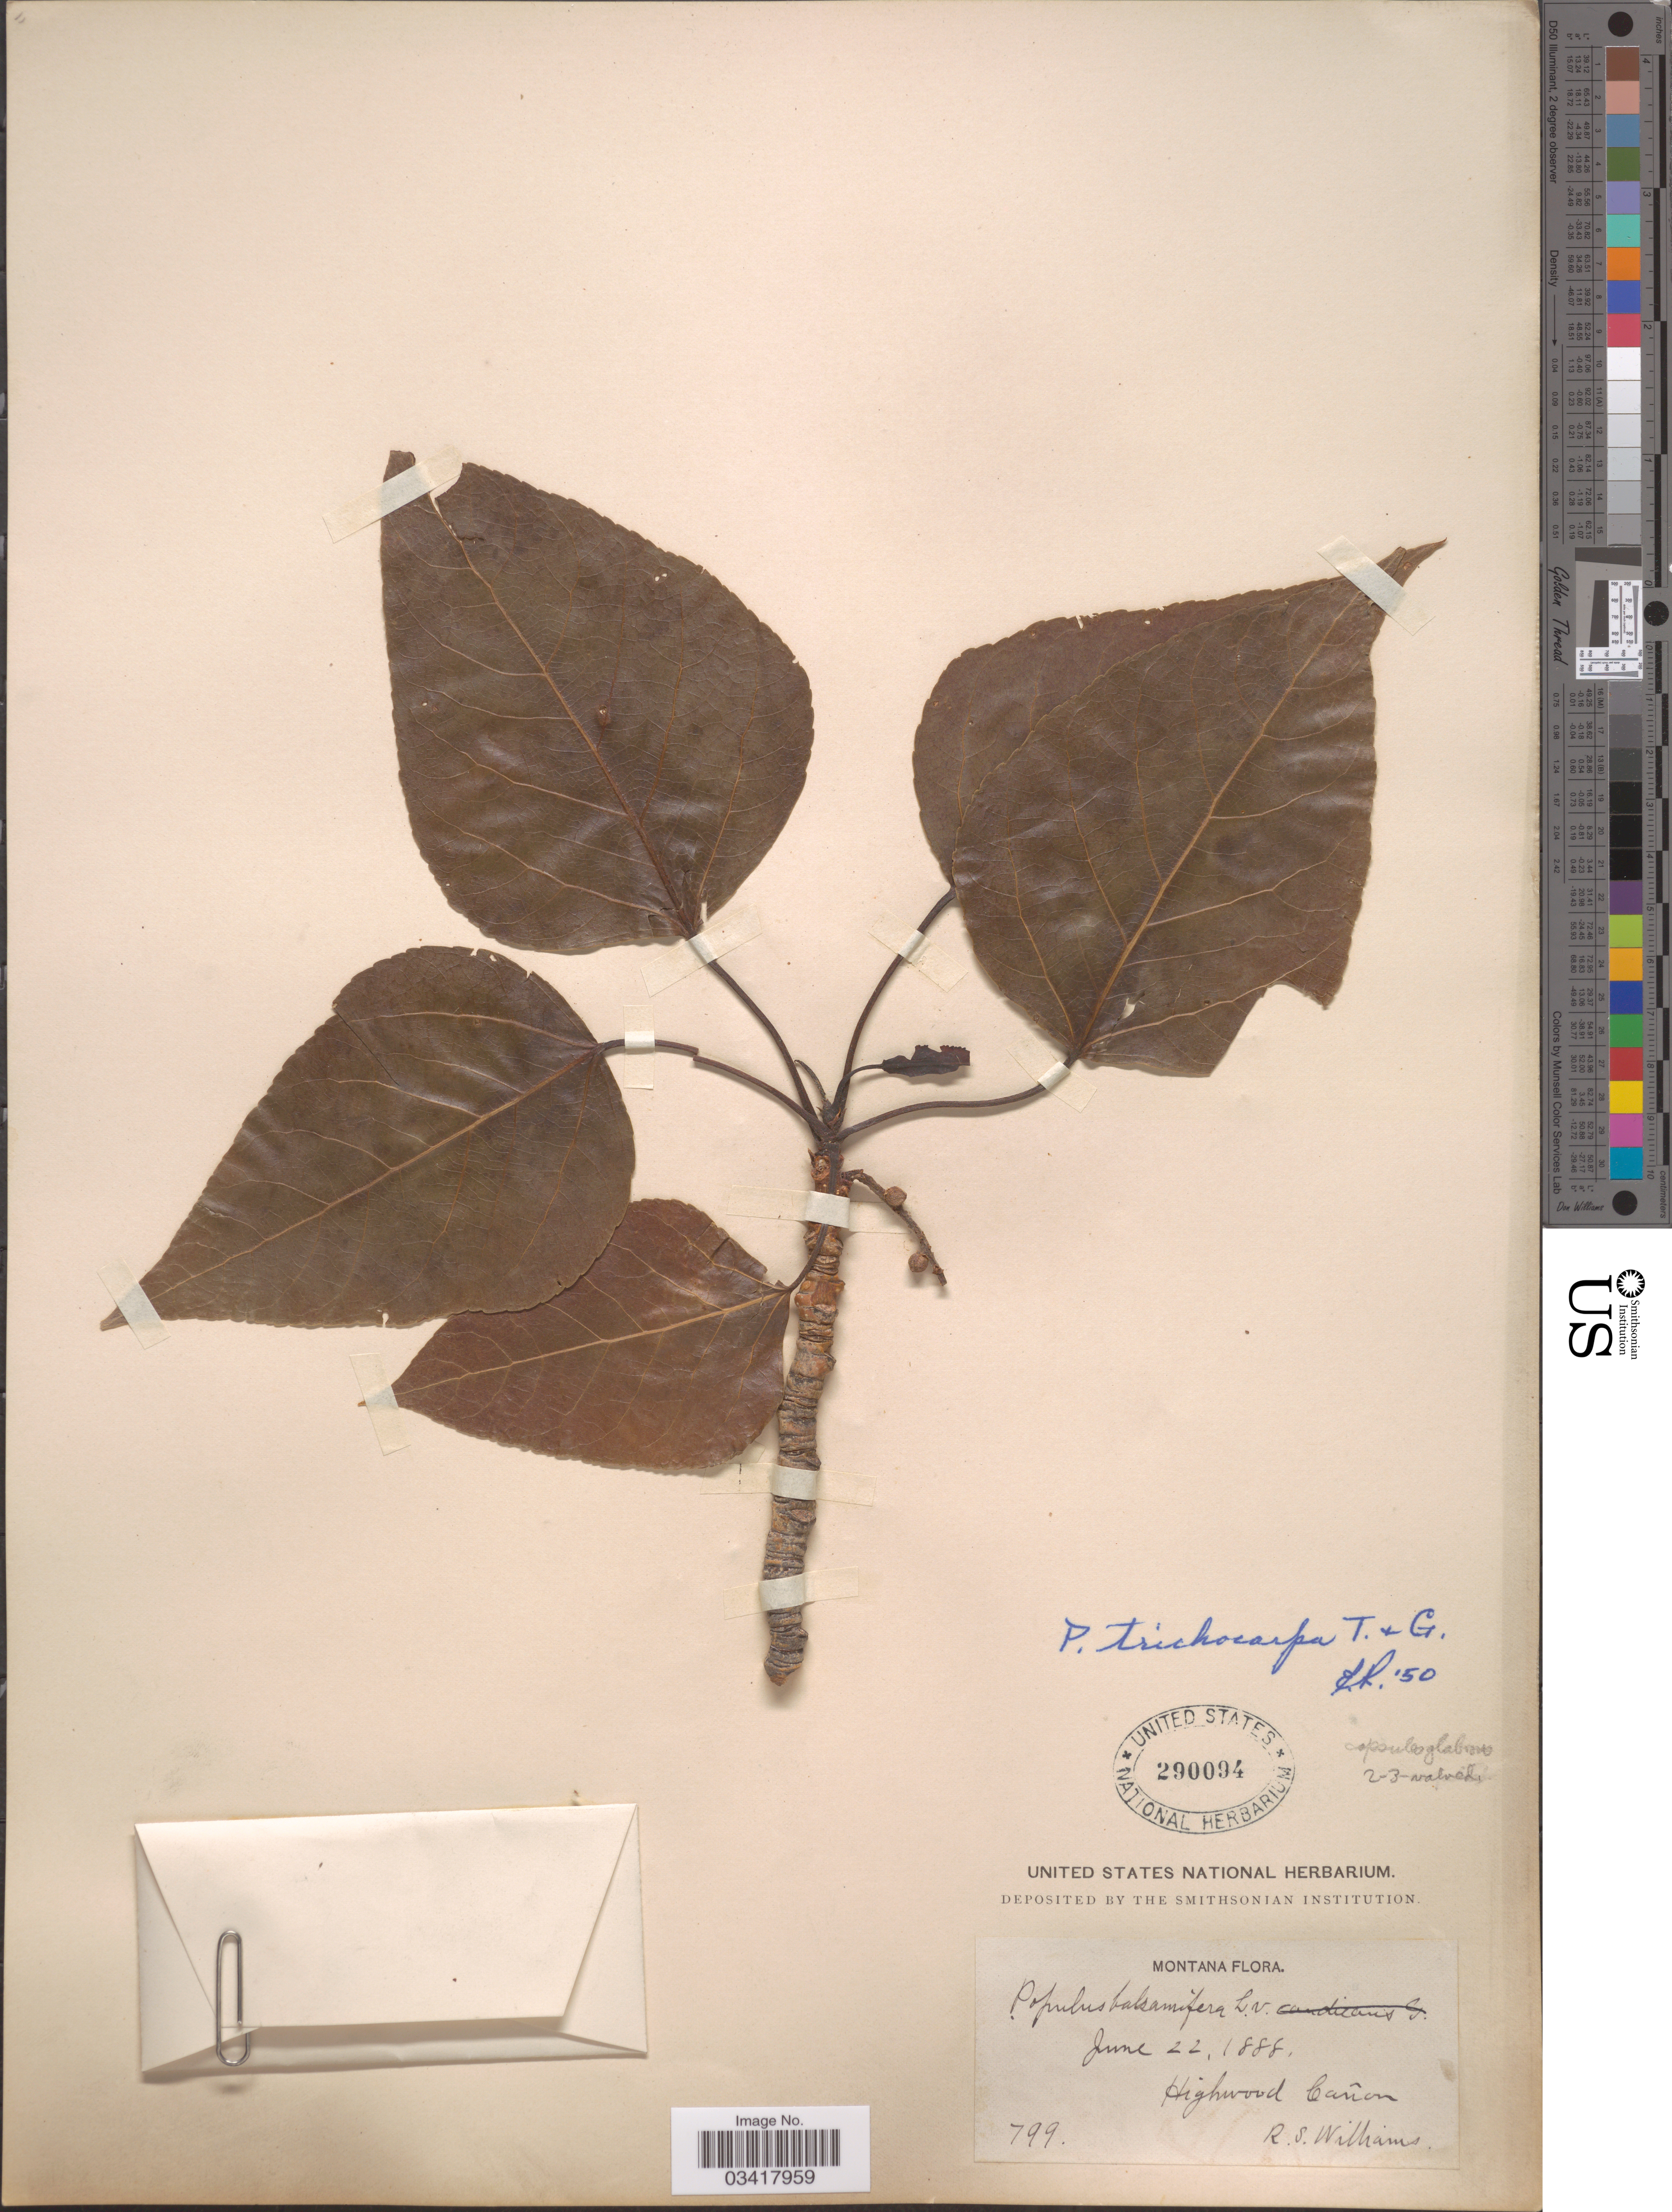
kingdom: Plantae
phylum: Tracheophyta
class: Magnoliopsida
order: Malpighiales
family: Salicaceae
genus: Populus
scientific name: Populus trichocarpa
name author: Torr. & A. Gray ex W. Hook.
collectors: R. S. Williams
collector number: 799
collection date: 1888-06-22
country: United States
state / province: Montana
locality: Highwood Cañon.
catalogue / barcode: US 290094